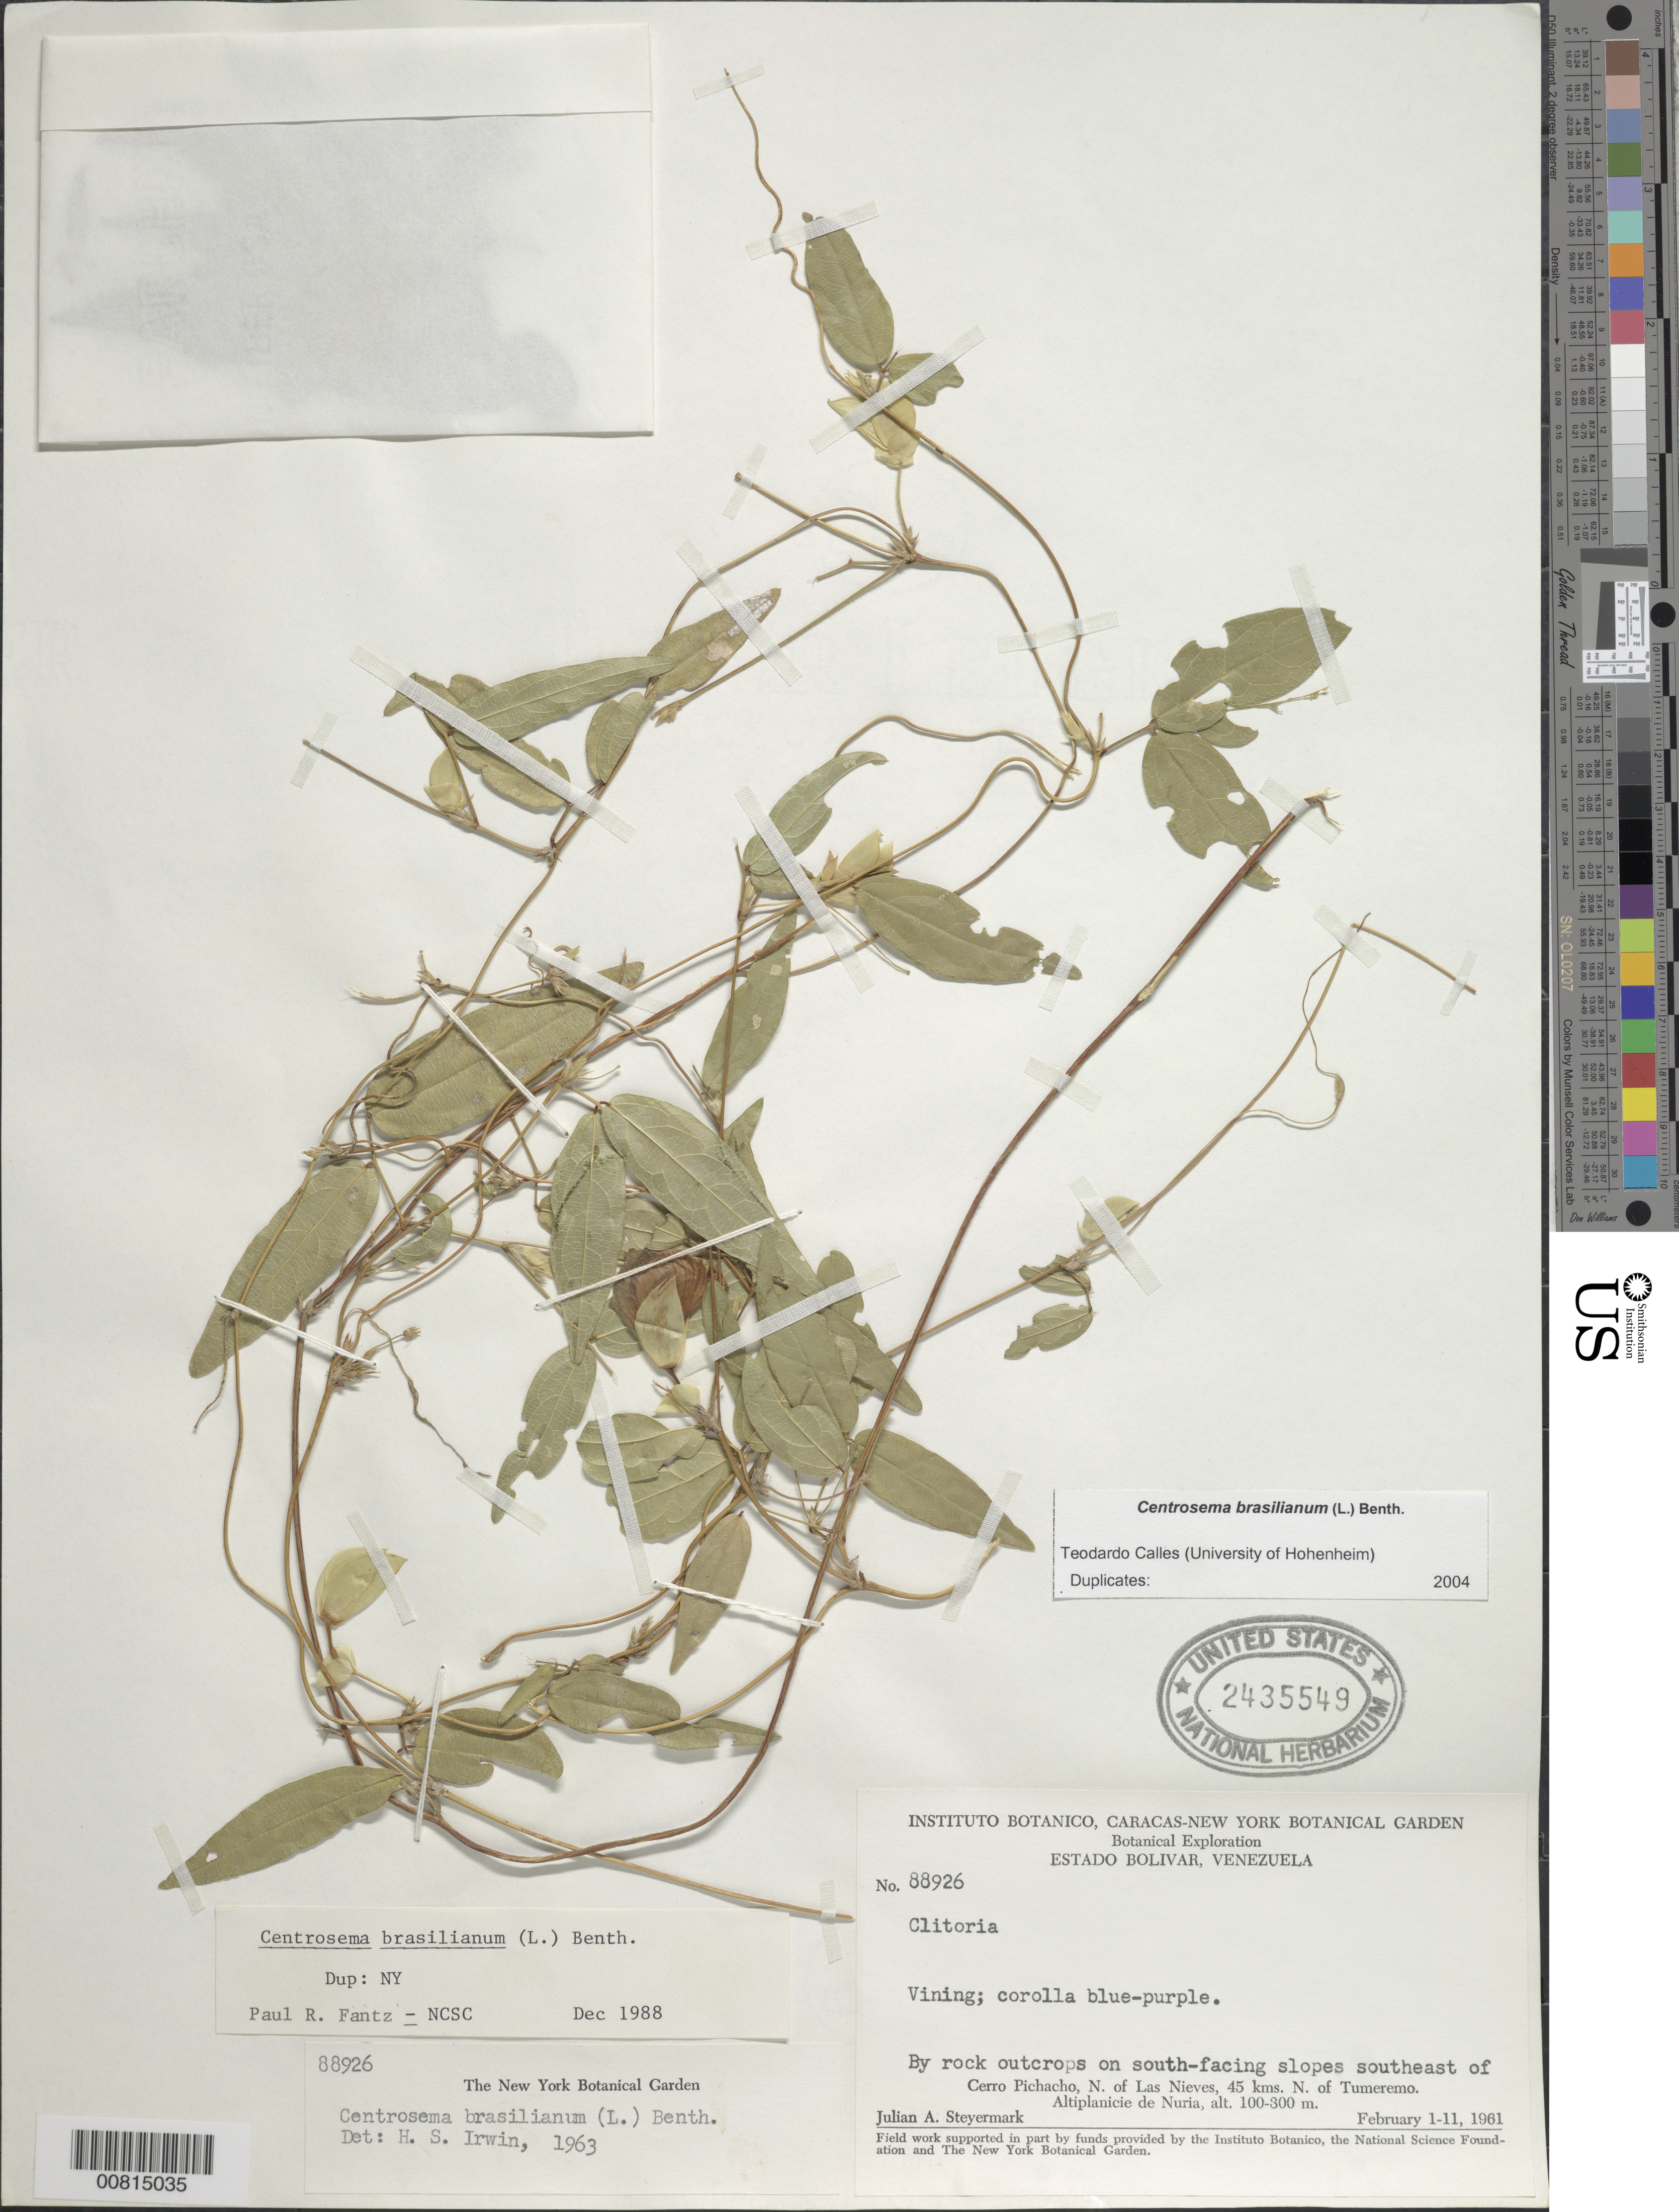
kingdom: Plantae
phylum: Tracheophyta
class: Magnoliopsida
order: Fabales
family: Fabaceae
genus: Centrosema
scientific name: Centrosema brasilianum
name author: (L.) Benth.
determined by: Calles, T.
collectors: J. Steyermark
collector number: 88926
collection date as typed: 1-Feb-61 to 11-Feb-61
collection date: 1961-02-01/1961-02-11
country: Venezuela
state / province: Bolívar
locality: Cerro El Picacho, SE of; N of Las Nieves, 45 km N of Tumeremo, Altiplanicie de Nuria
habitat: Rocky outcrops on S facing slopes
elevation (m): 100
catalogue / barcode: US 2435549